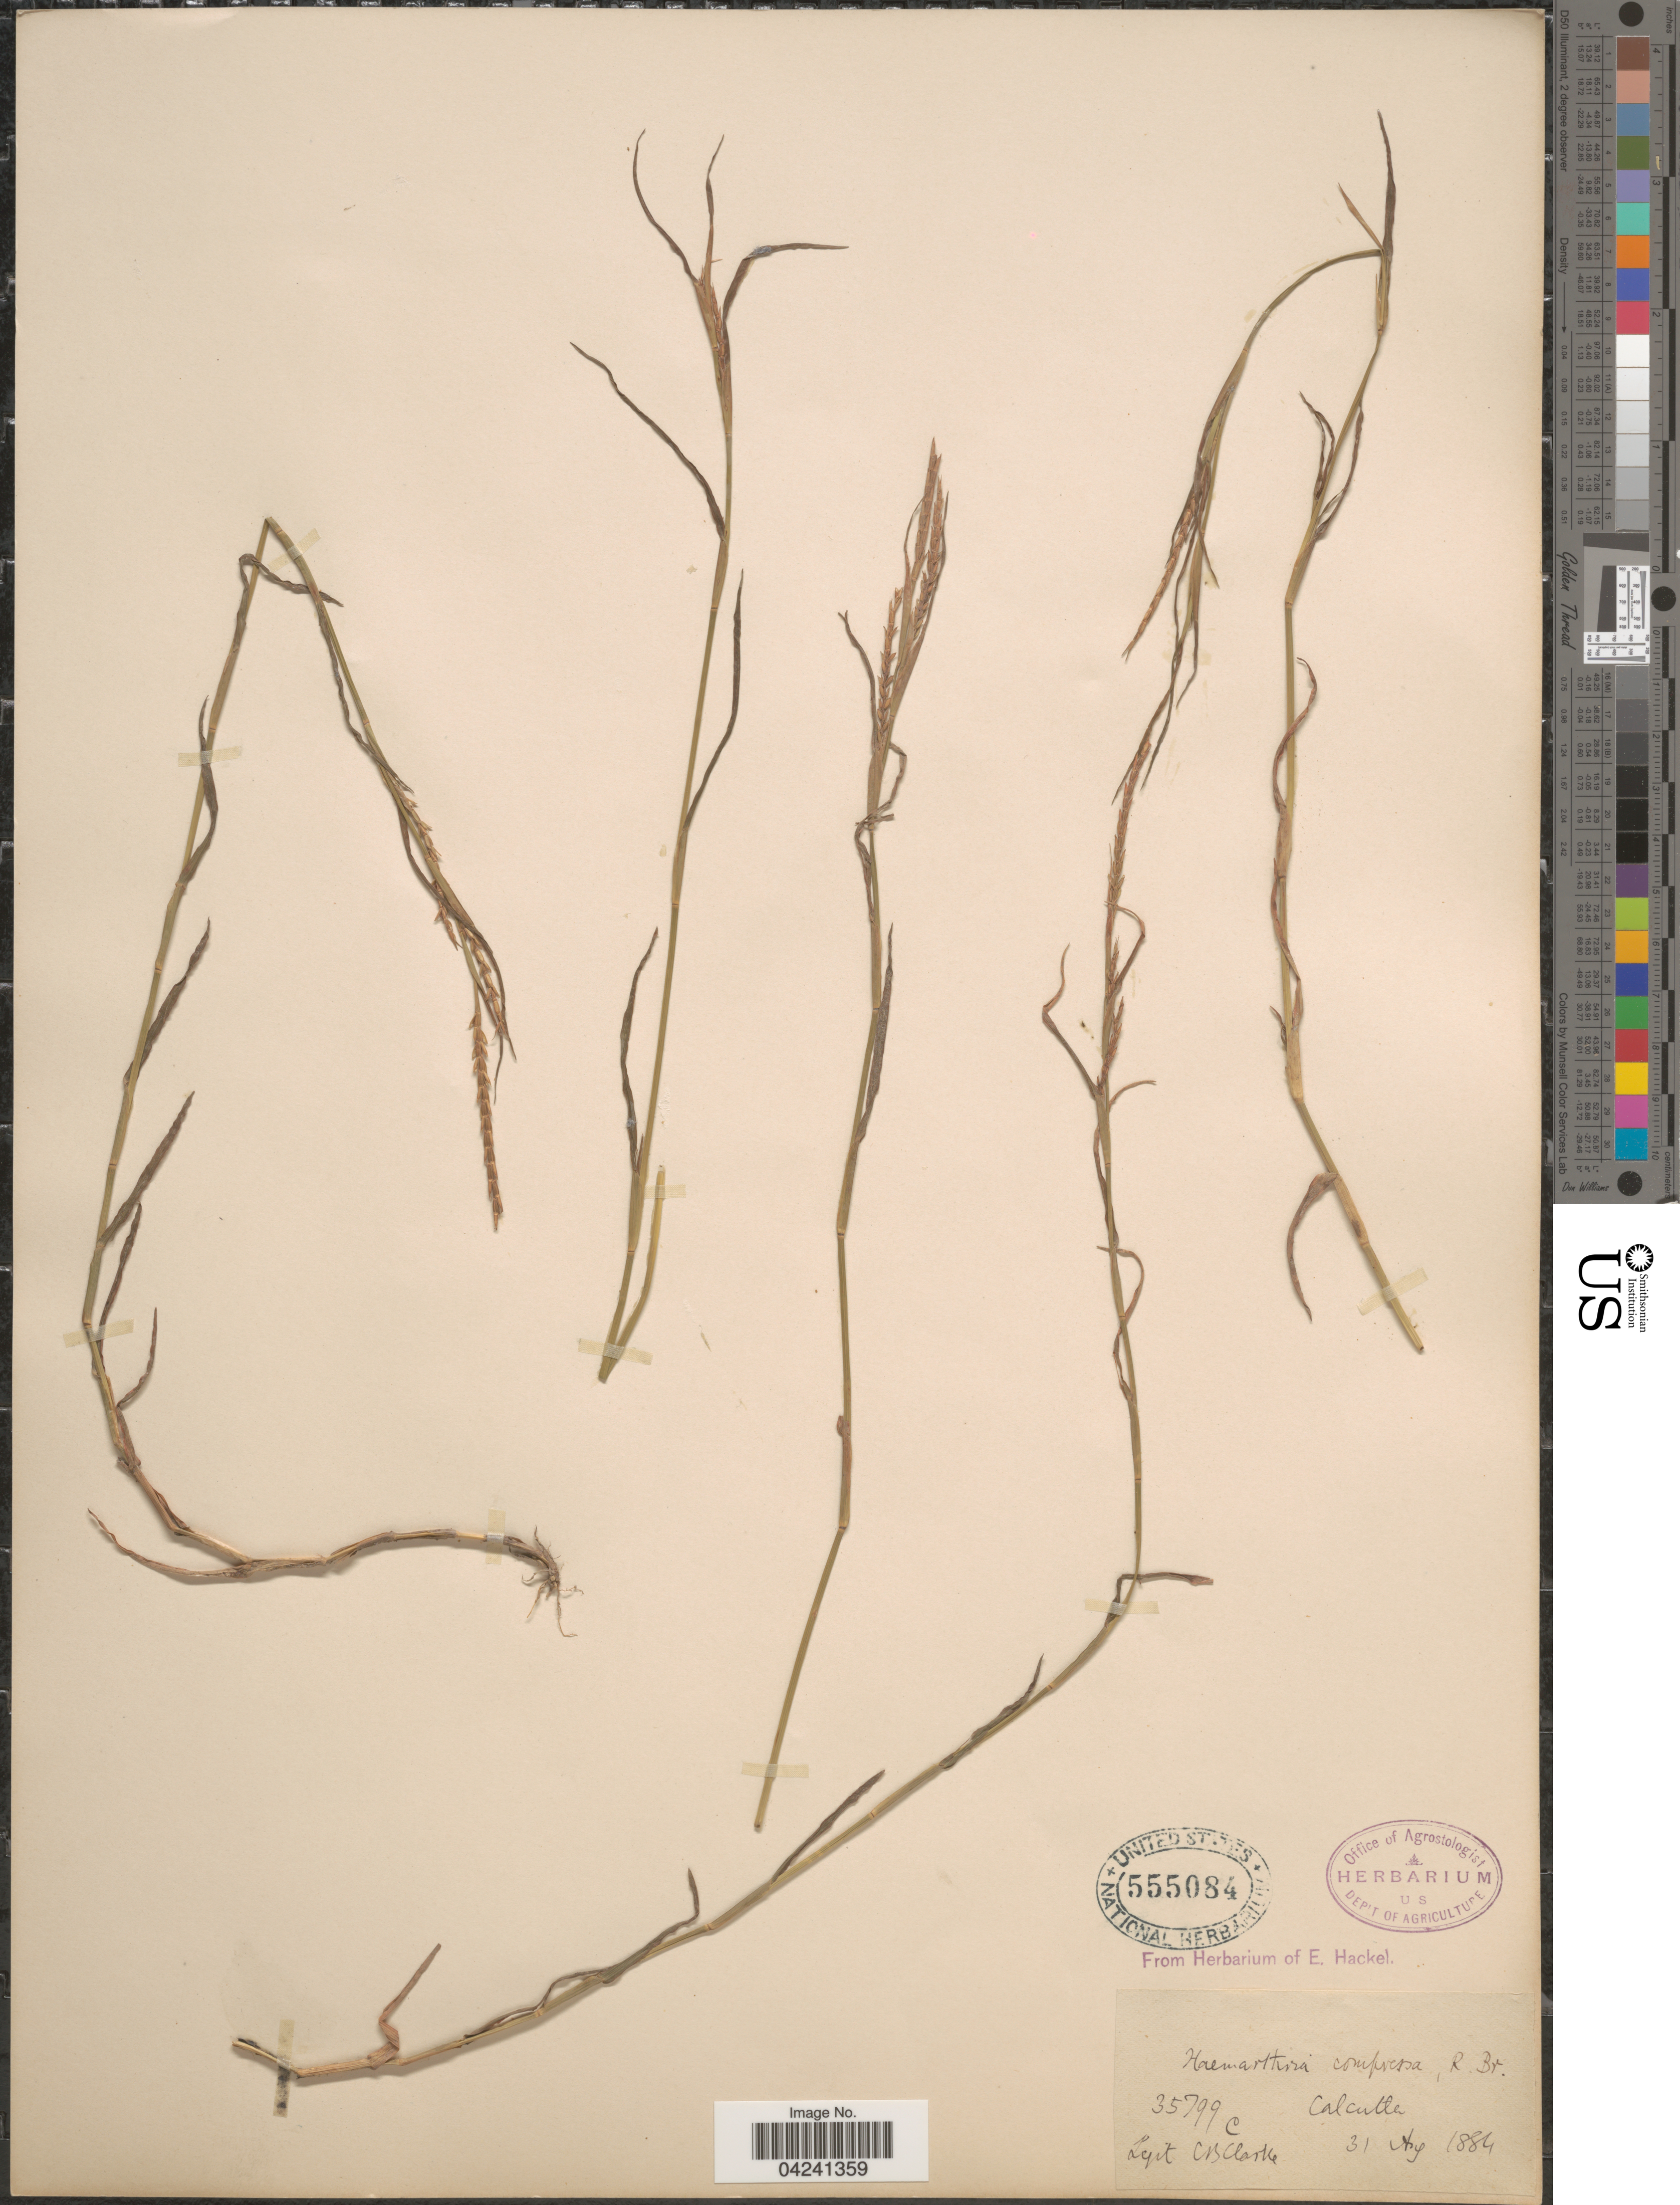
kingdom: Plantae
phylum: Tracheophyta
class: Liliopsida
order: Poales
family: Poaceae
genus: Hemarthria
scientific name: Hemarthria compressa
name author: (L.) R. Br.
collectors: C. B. Clarke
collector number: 35799C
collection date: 1884-08-31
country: India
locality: Calcutta.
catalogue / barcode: US 555084